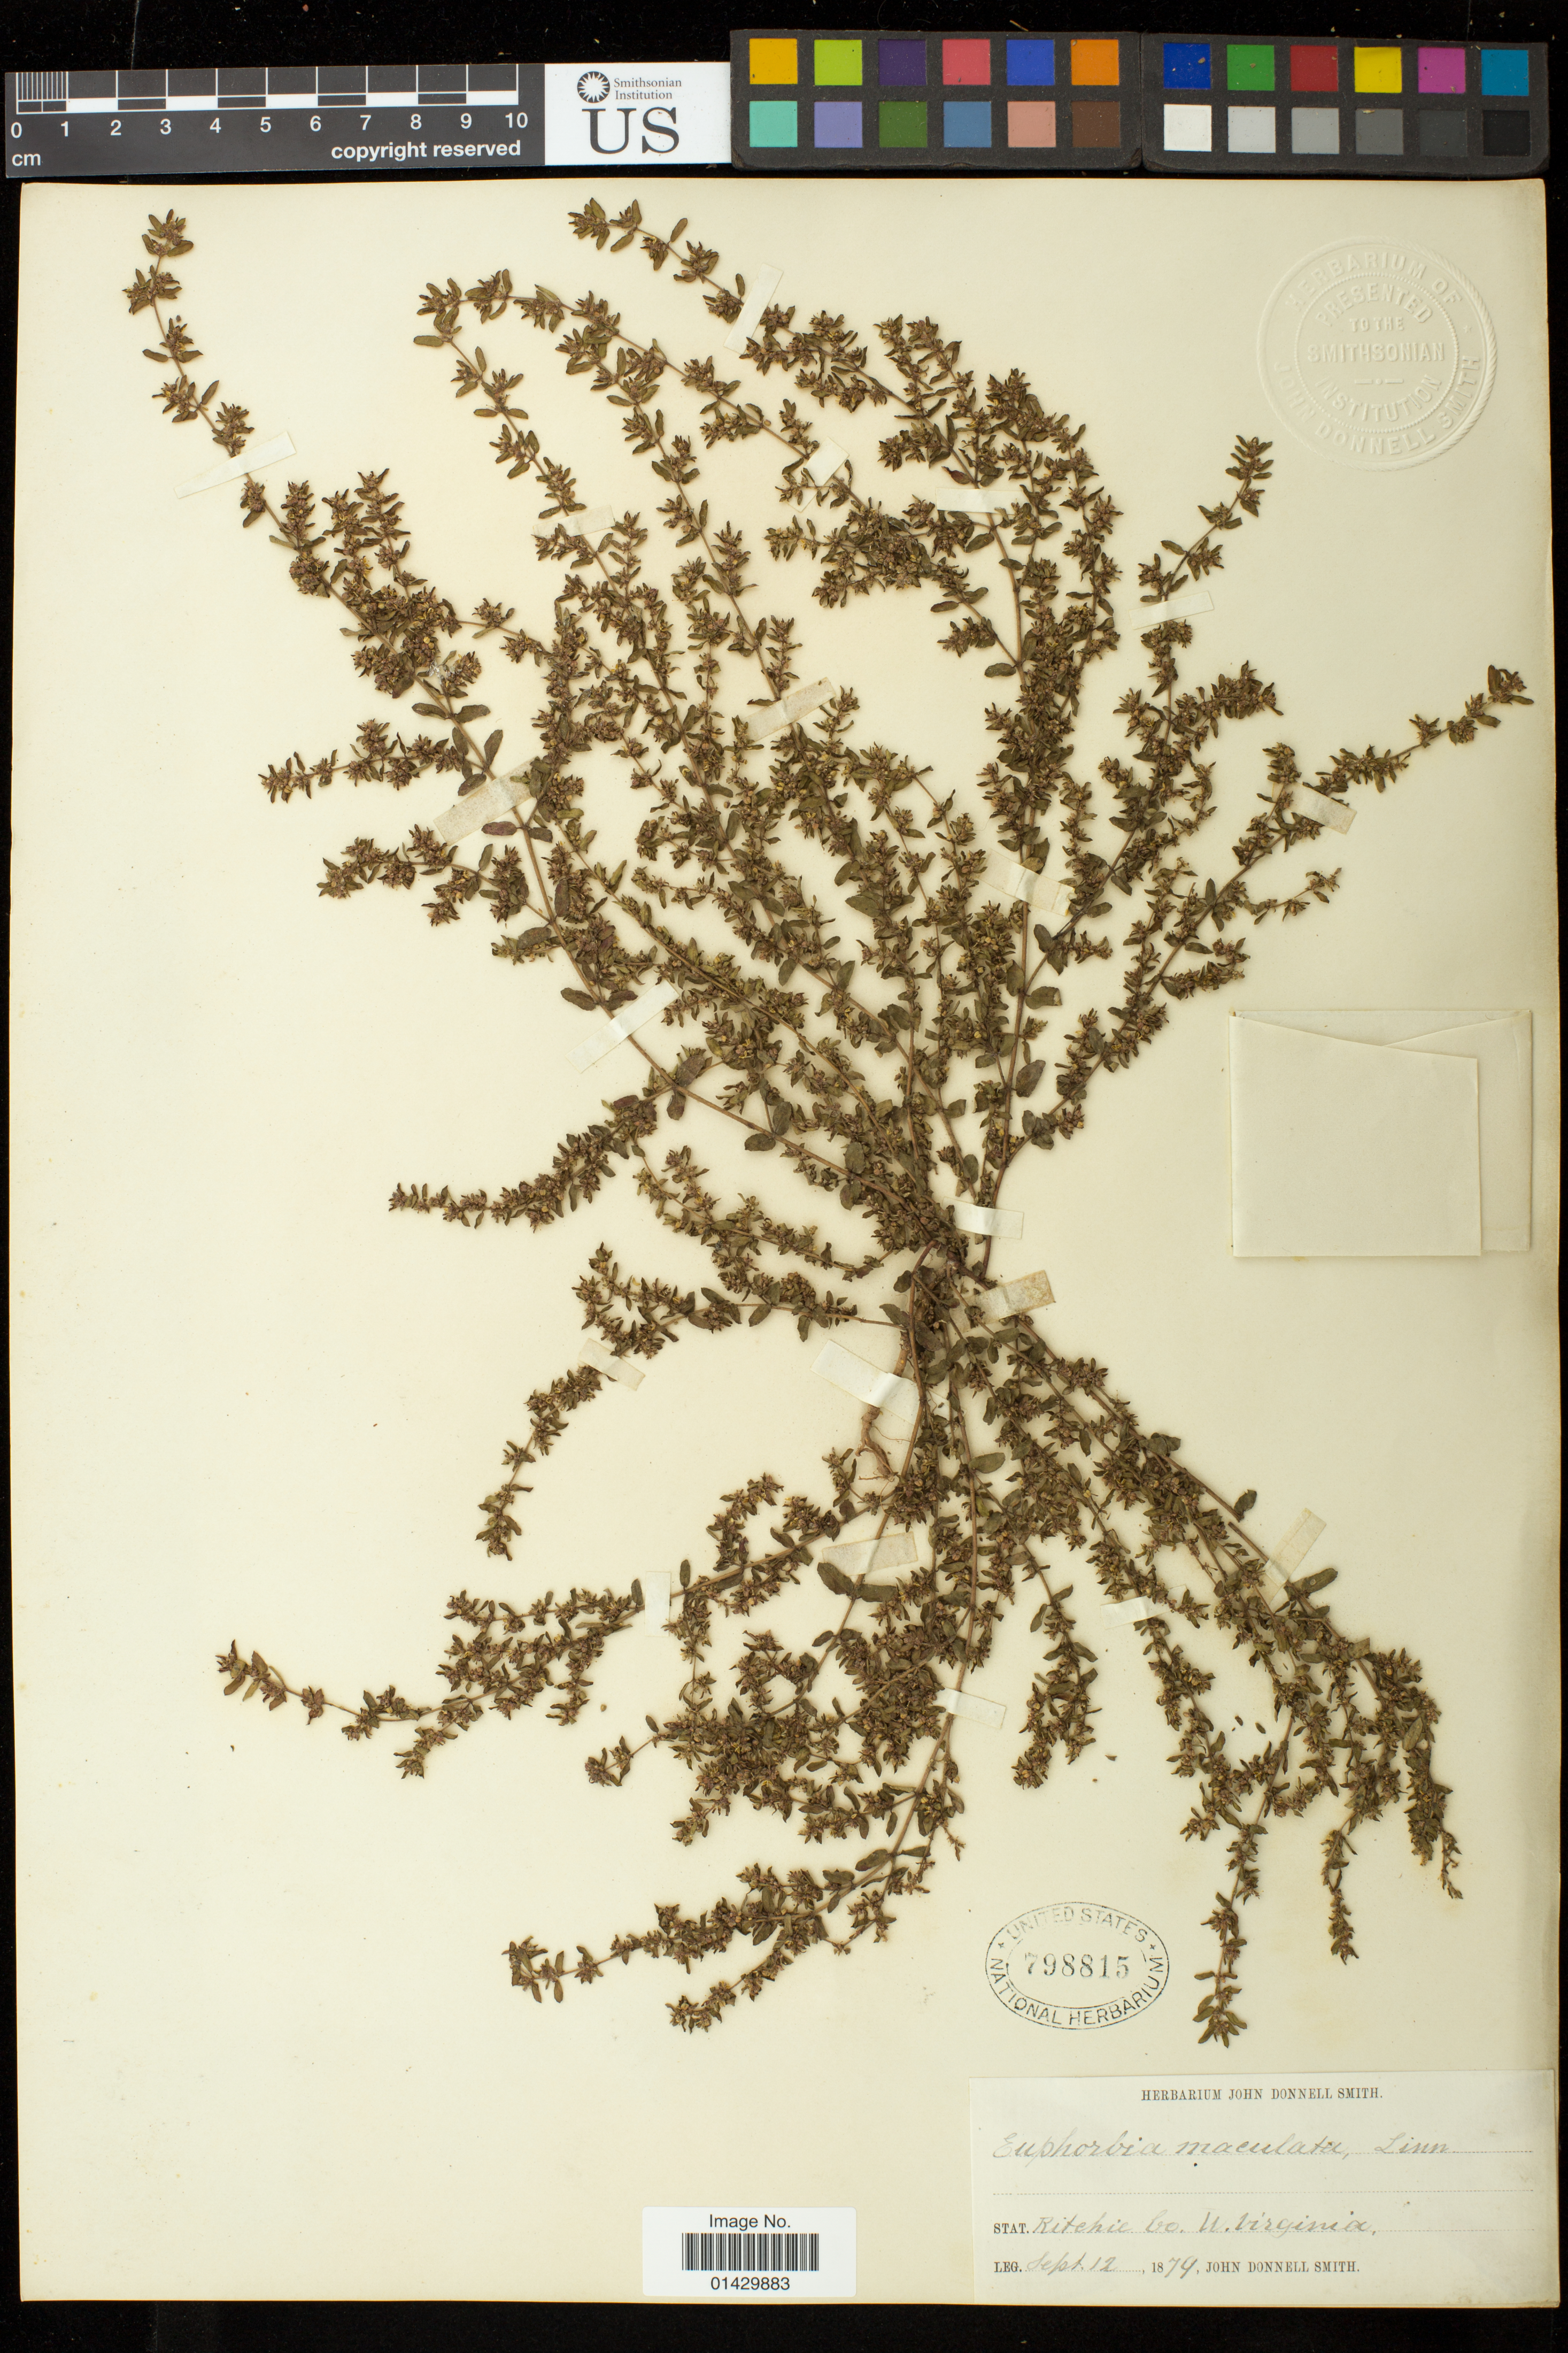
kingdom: Plantae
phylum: Tracheophyta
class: Magnoliopsida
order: Malpighiales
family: Euphorbiaceae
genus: Euphorbia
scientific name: Euphorbia maculata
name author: L.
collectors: J. D. Smith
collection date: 1874-09-12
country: United States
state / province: West Virginia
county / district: Ritchie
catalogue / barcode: US 798815